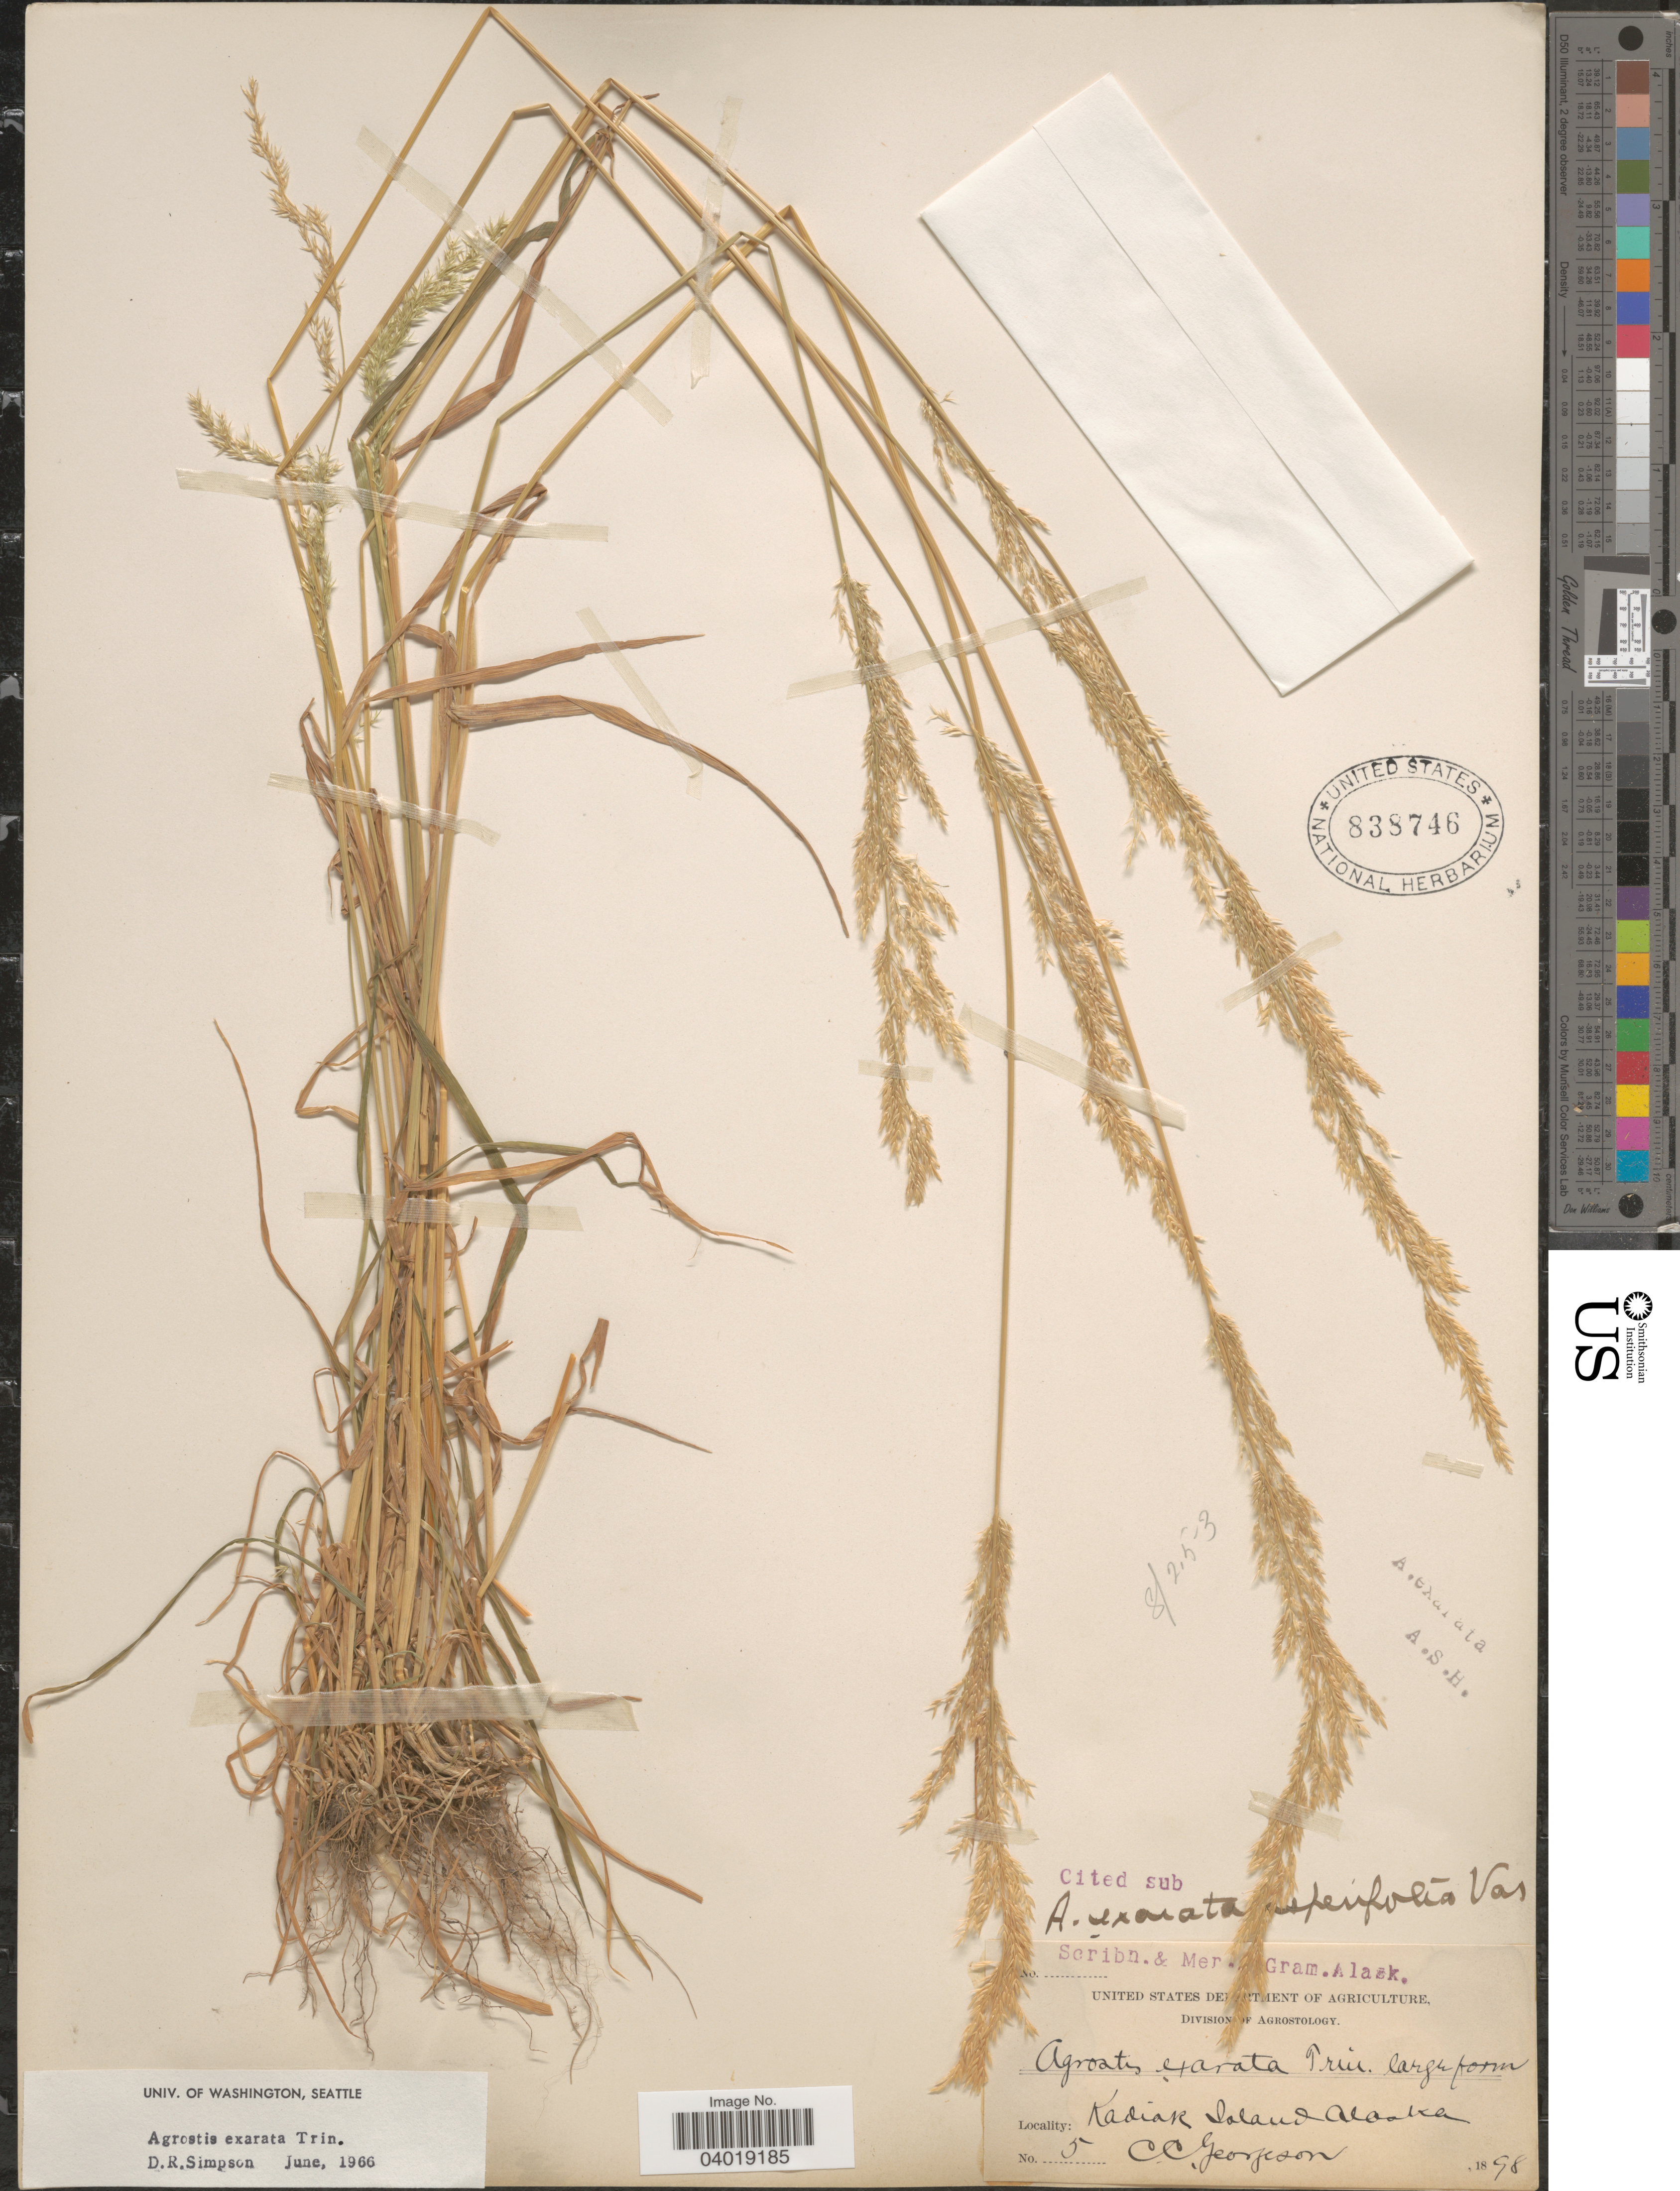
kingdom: Plantae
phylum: Tracheophyta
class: Liliopsida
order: Poales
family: Poaceae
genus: Agrostis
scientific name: Agrostis exarata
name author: Trin.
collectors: C. Georgeson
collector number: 5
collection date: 1898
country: United States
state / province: Alaska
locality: Kadiak Island.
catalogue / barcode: US 838746